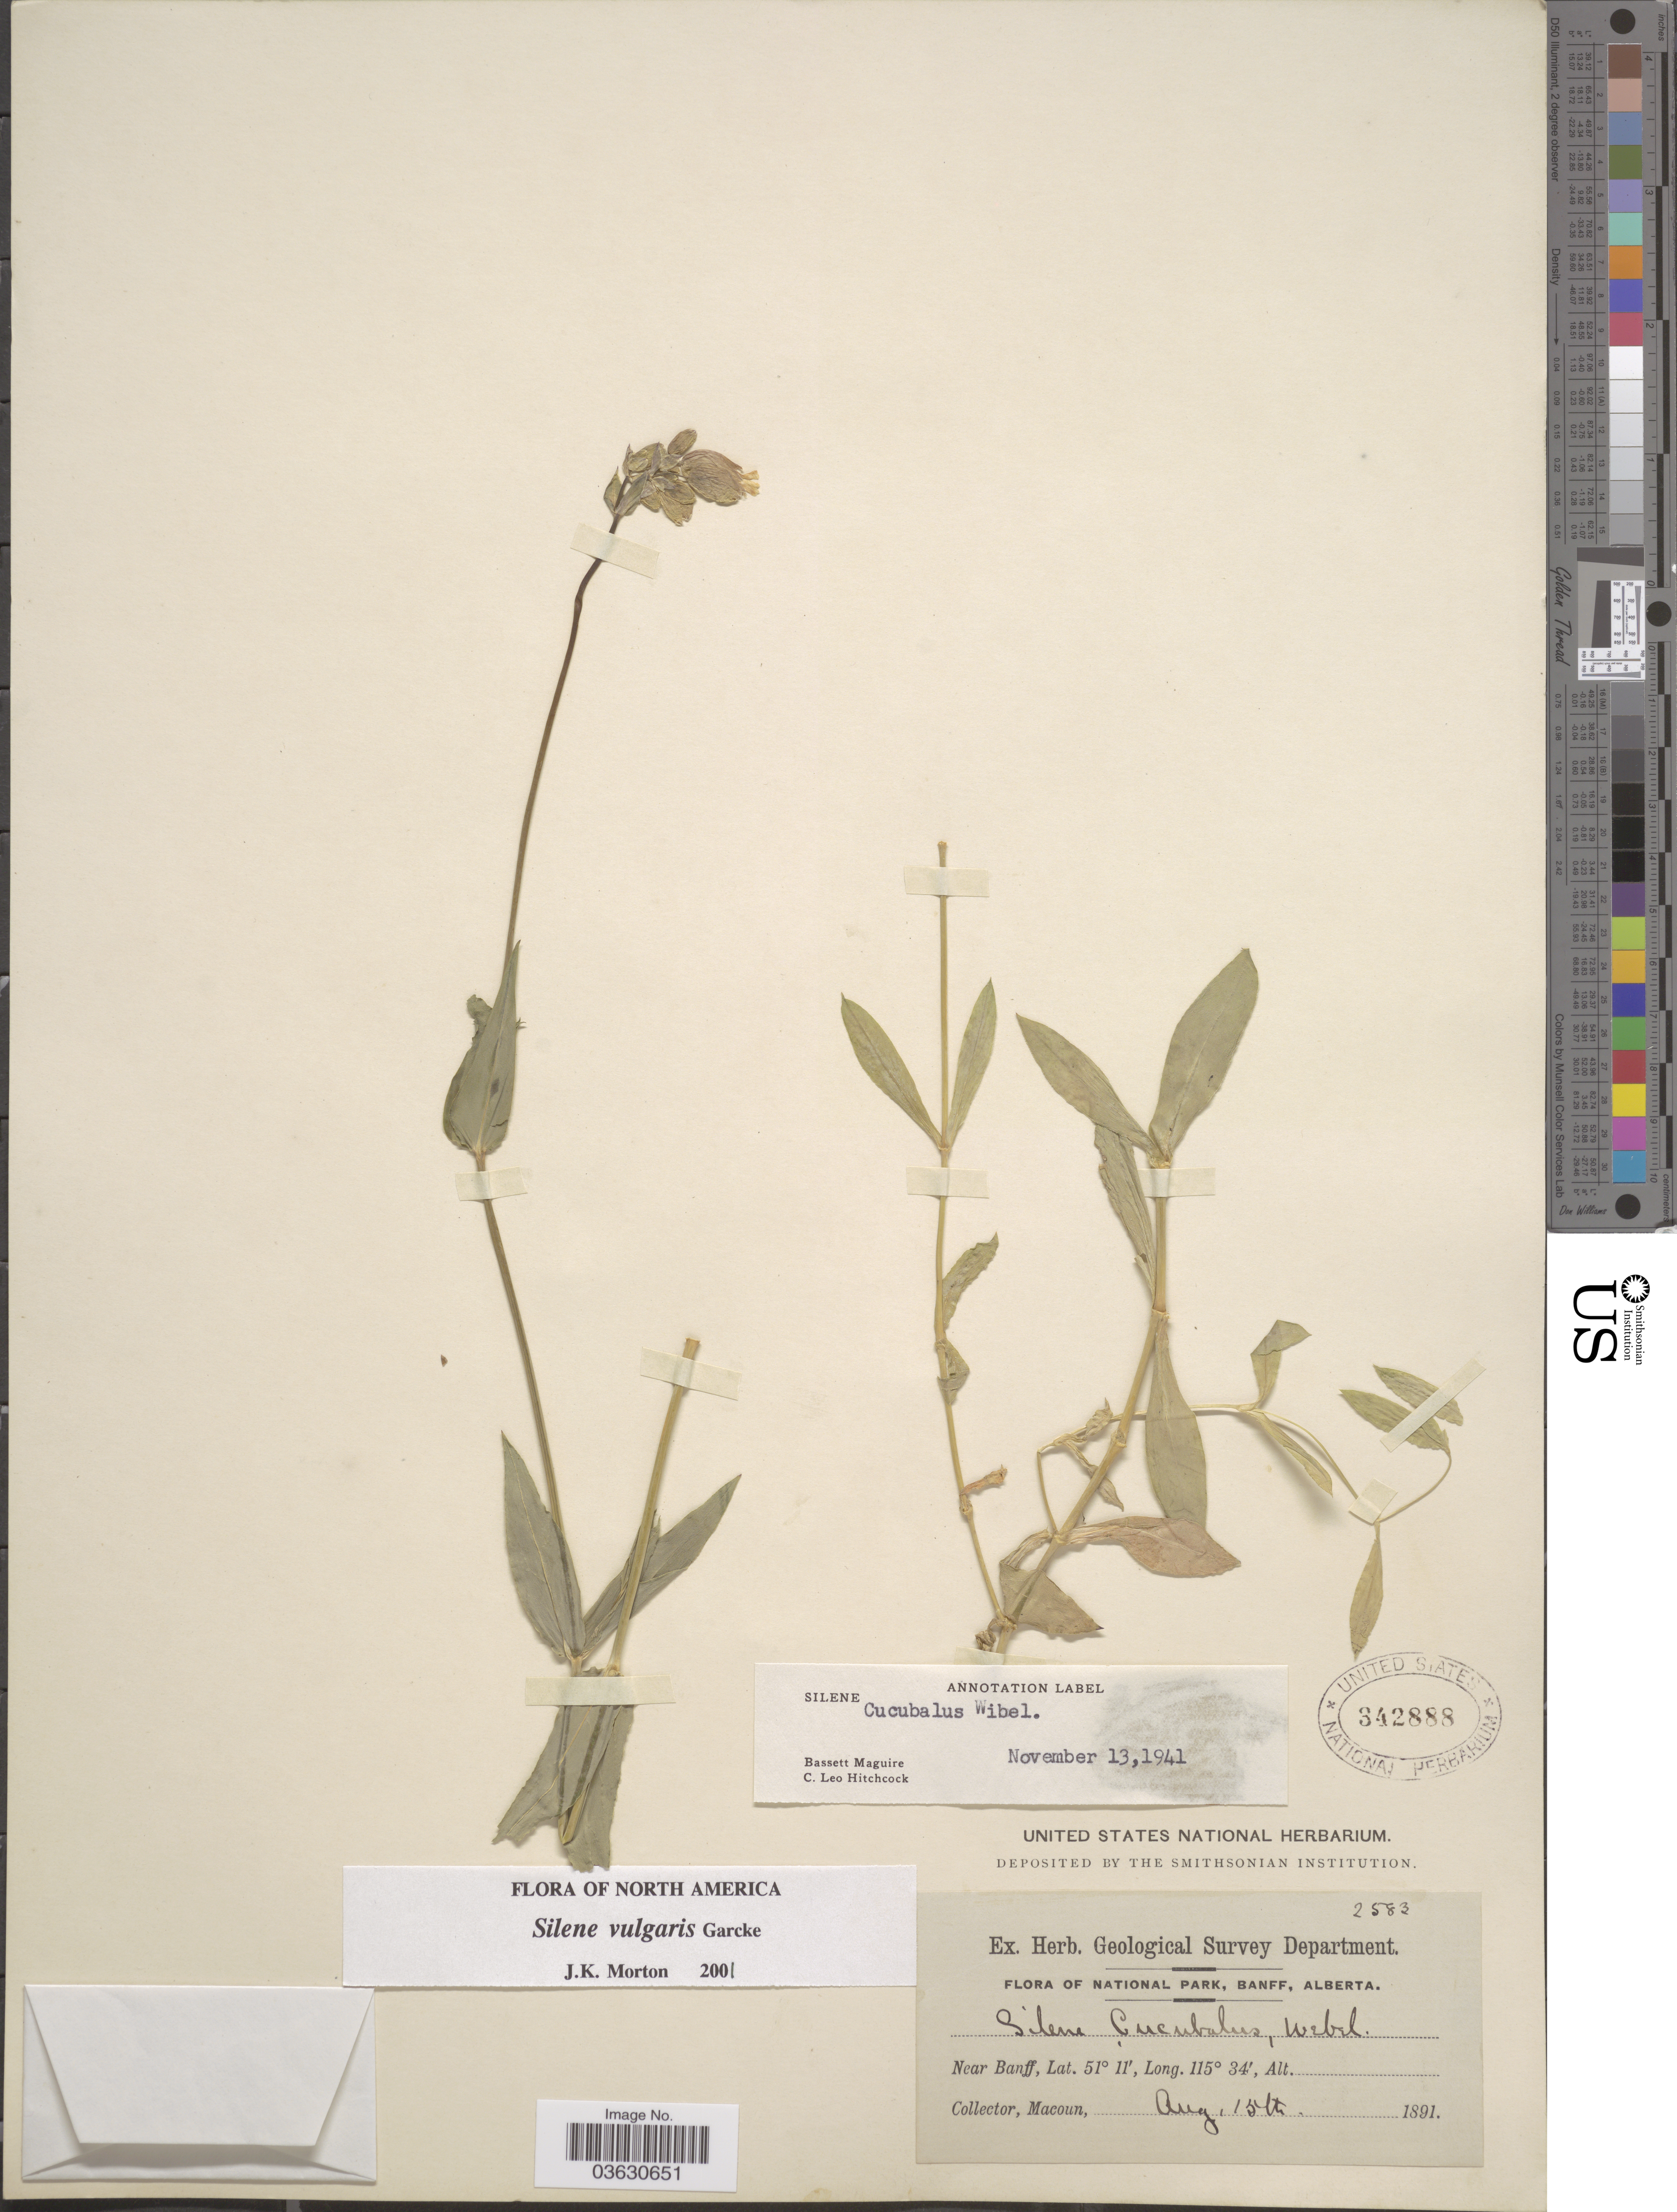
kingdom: Plantae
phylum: Tracheophyta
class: Magnoliopsida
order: Caryophyllales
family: Caryophyllaceae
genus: Silene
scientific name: Silene cucubalus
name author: L.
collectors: -- Macoun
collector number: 2583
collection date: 1891-08-15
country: Canada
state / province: Alberta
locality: National Park, Banff. Near Banff.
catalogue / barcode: US 342888